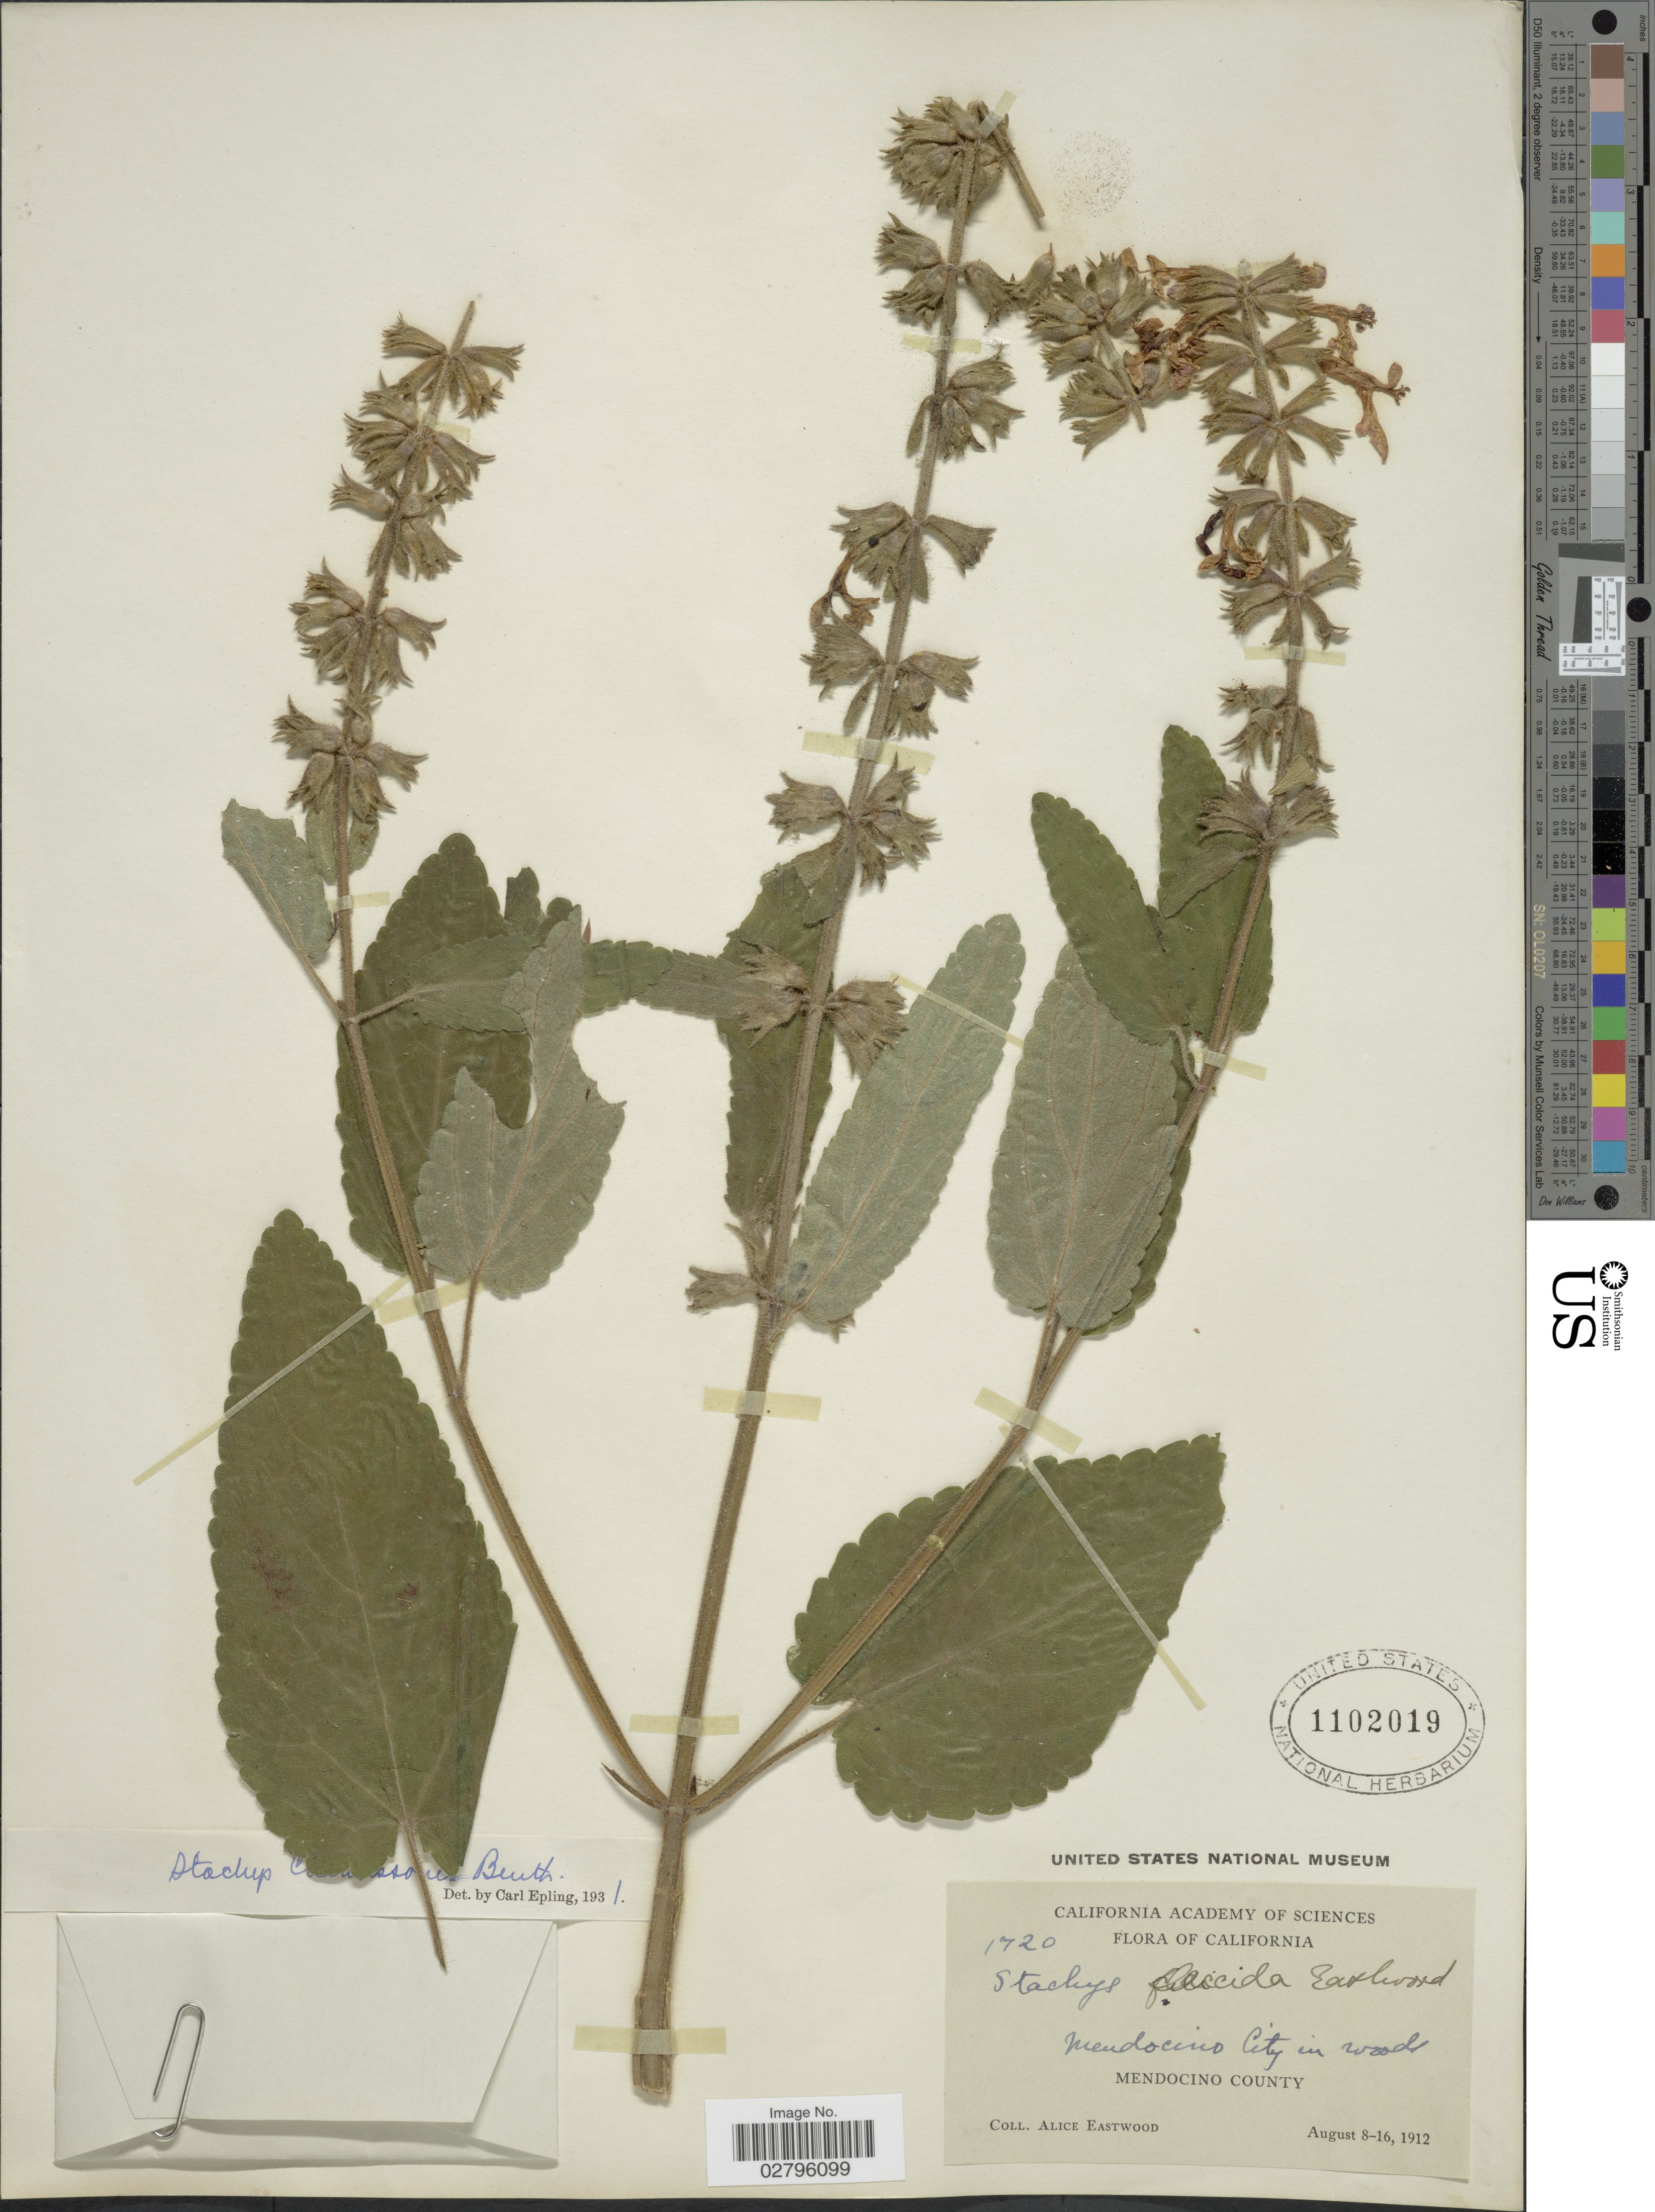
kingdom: Plantae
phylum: Tracheophyta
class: Magnoliopsida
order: Lamiales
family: Lamiaceae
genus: Stachys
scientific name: Stachys chamissonis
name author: Benth.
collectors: A. Eastwood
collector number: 1720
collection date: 1912-08-08/1912-08-16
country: United States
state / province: California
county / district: Mendocino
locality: Mendocino City in woods, Mendocino County.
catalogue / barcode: US 1102019